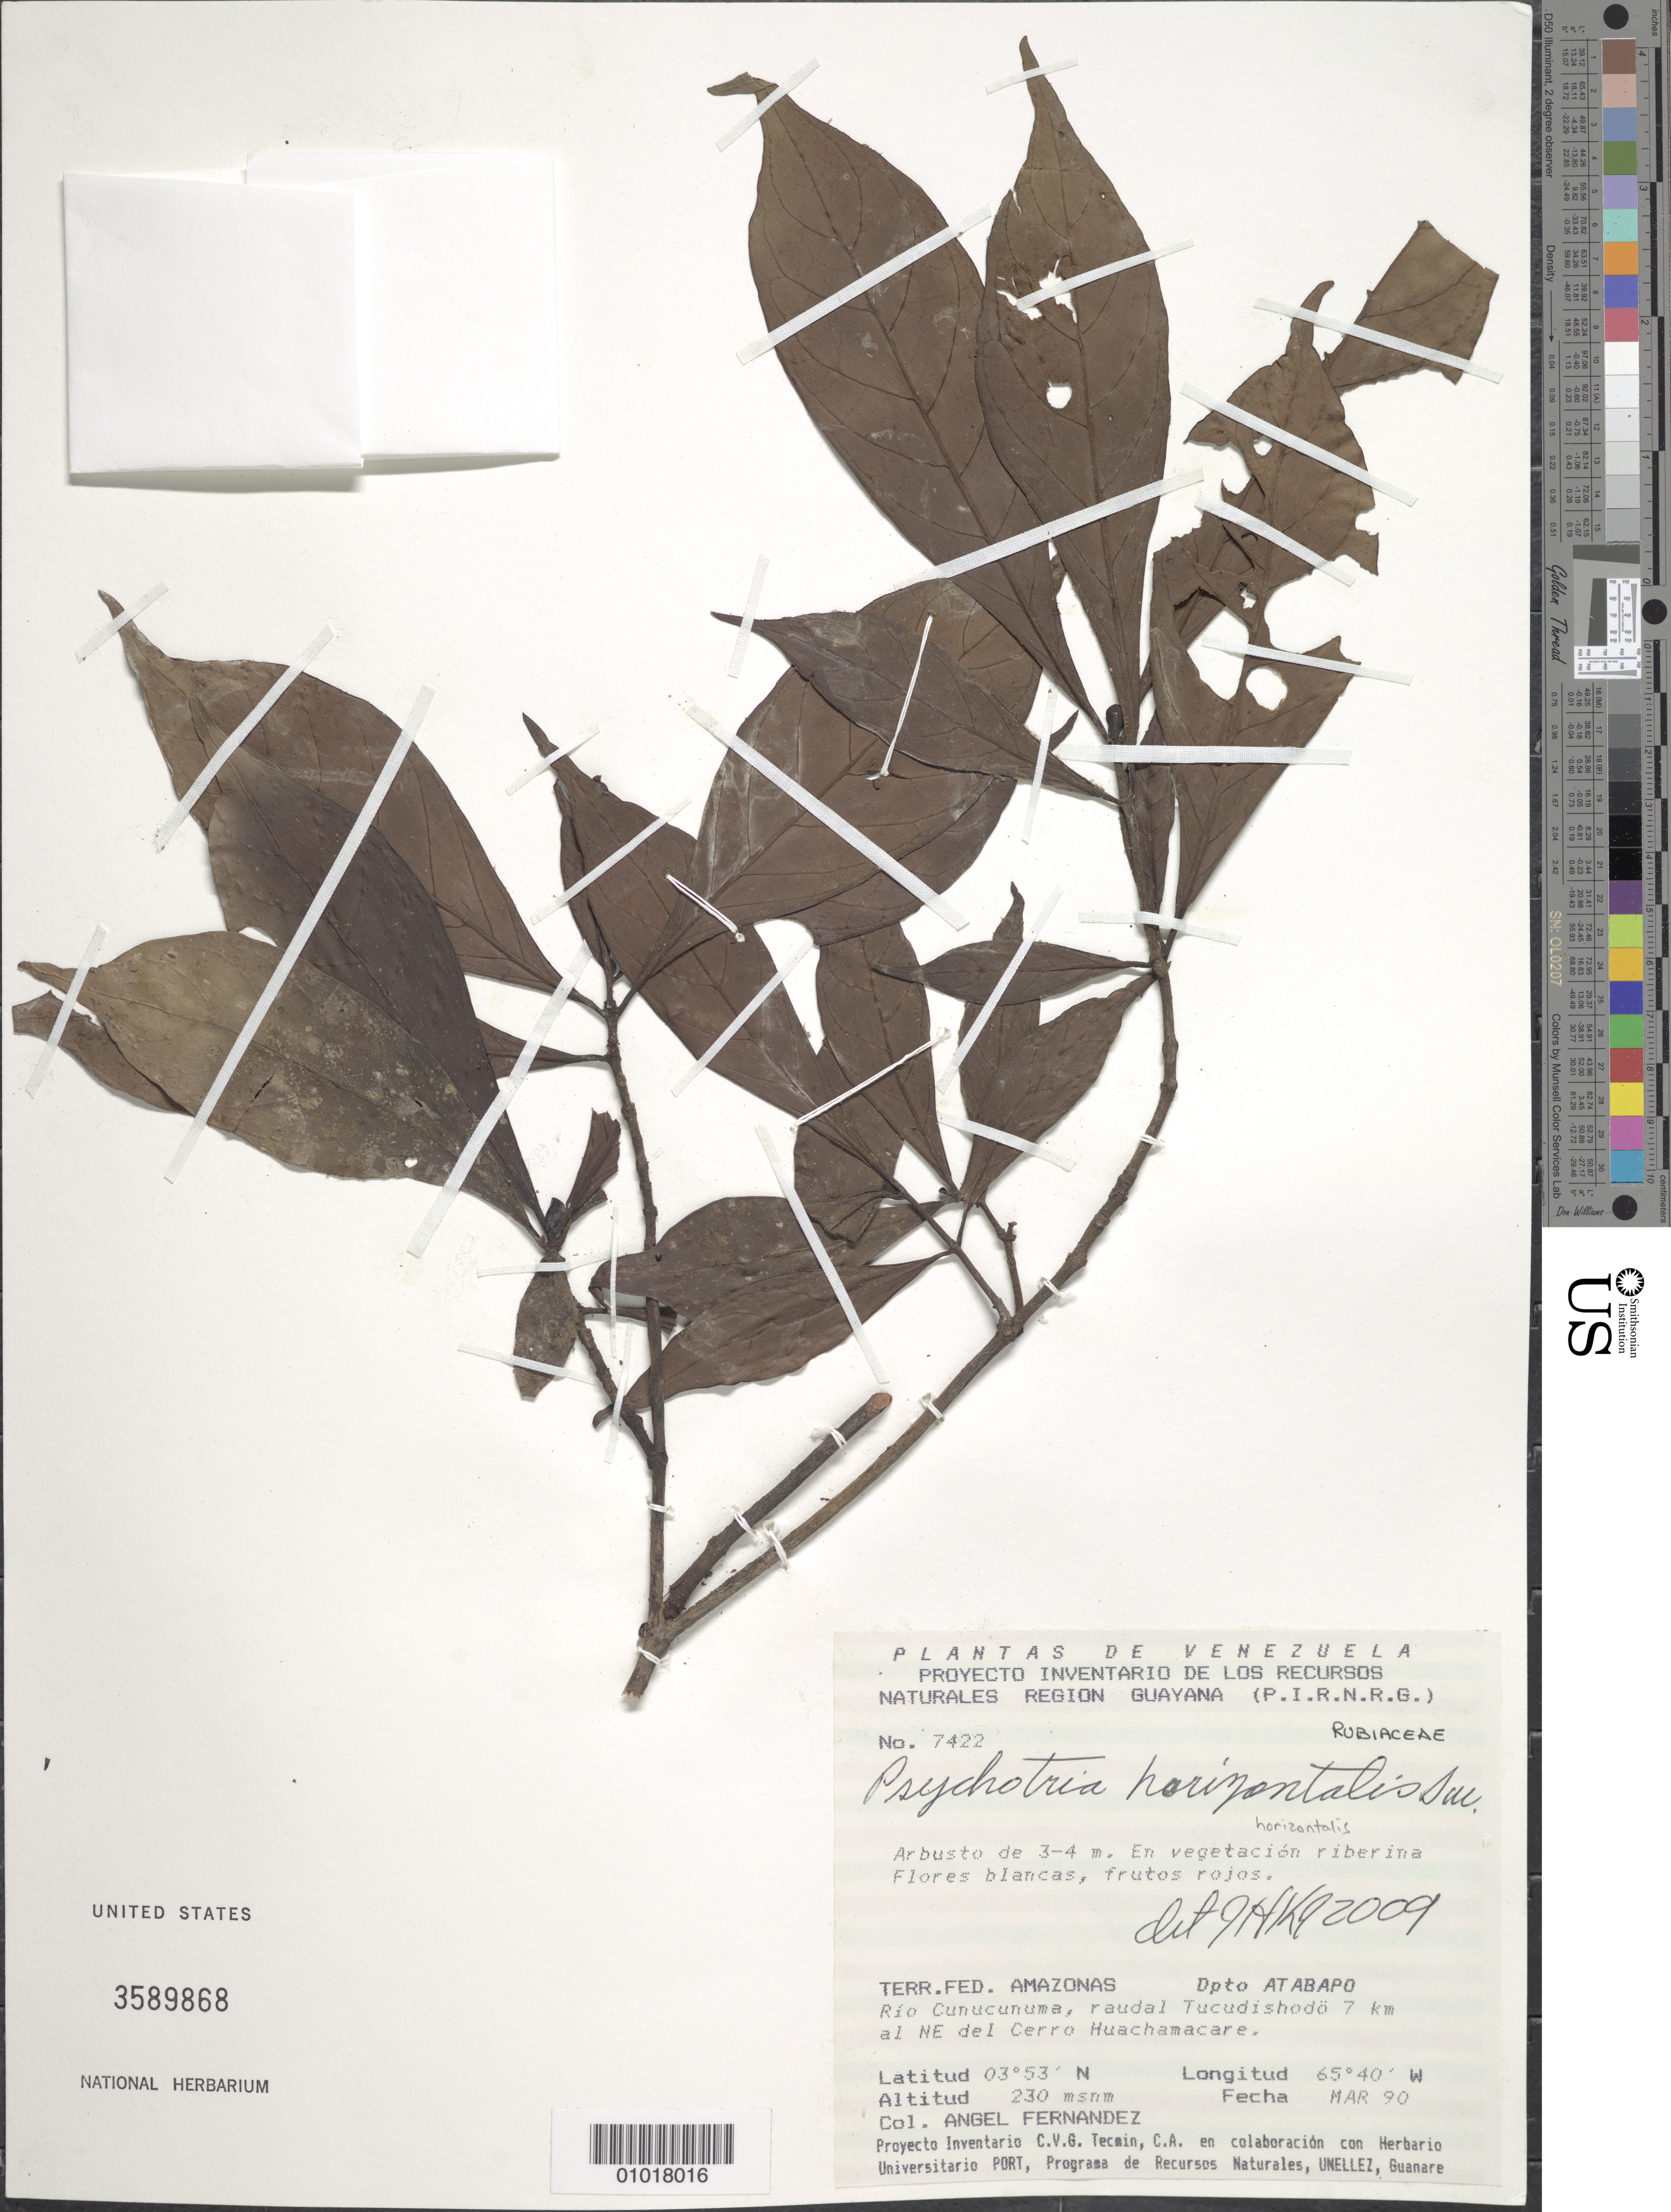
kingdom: Plantae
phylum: Tracheophyta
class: Magnoliopsida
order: Gentianales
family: Rubiaceae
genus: Psychotria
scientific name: Psychotria horizontalis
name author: Sw.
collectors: A. Fernández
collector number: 7422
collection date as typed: Mar-90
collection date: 1990-03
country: Venezuela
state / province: Amazonas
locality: Rio Cunucunuma, radual Tucudishodo 7 km al NE del Cerro Huachamacare.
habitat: En vegetacion riberina.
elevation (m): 230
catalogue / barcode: US 3589868